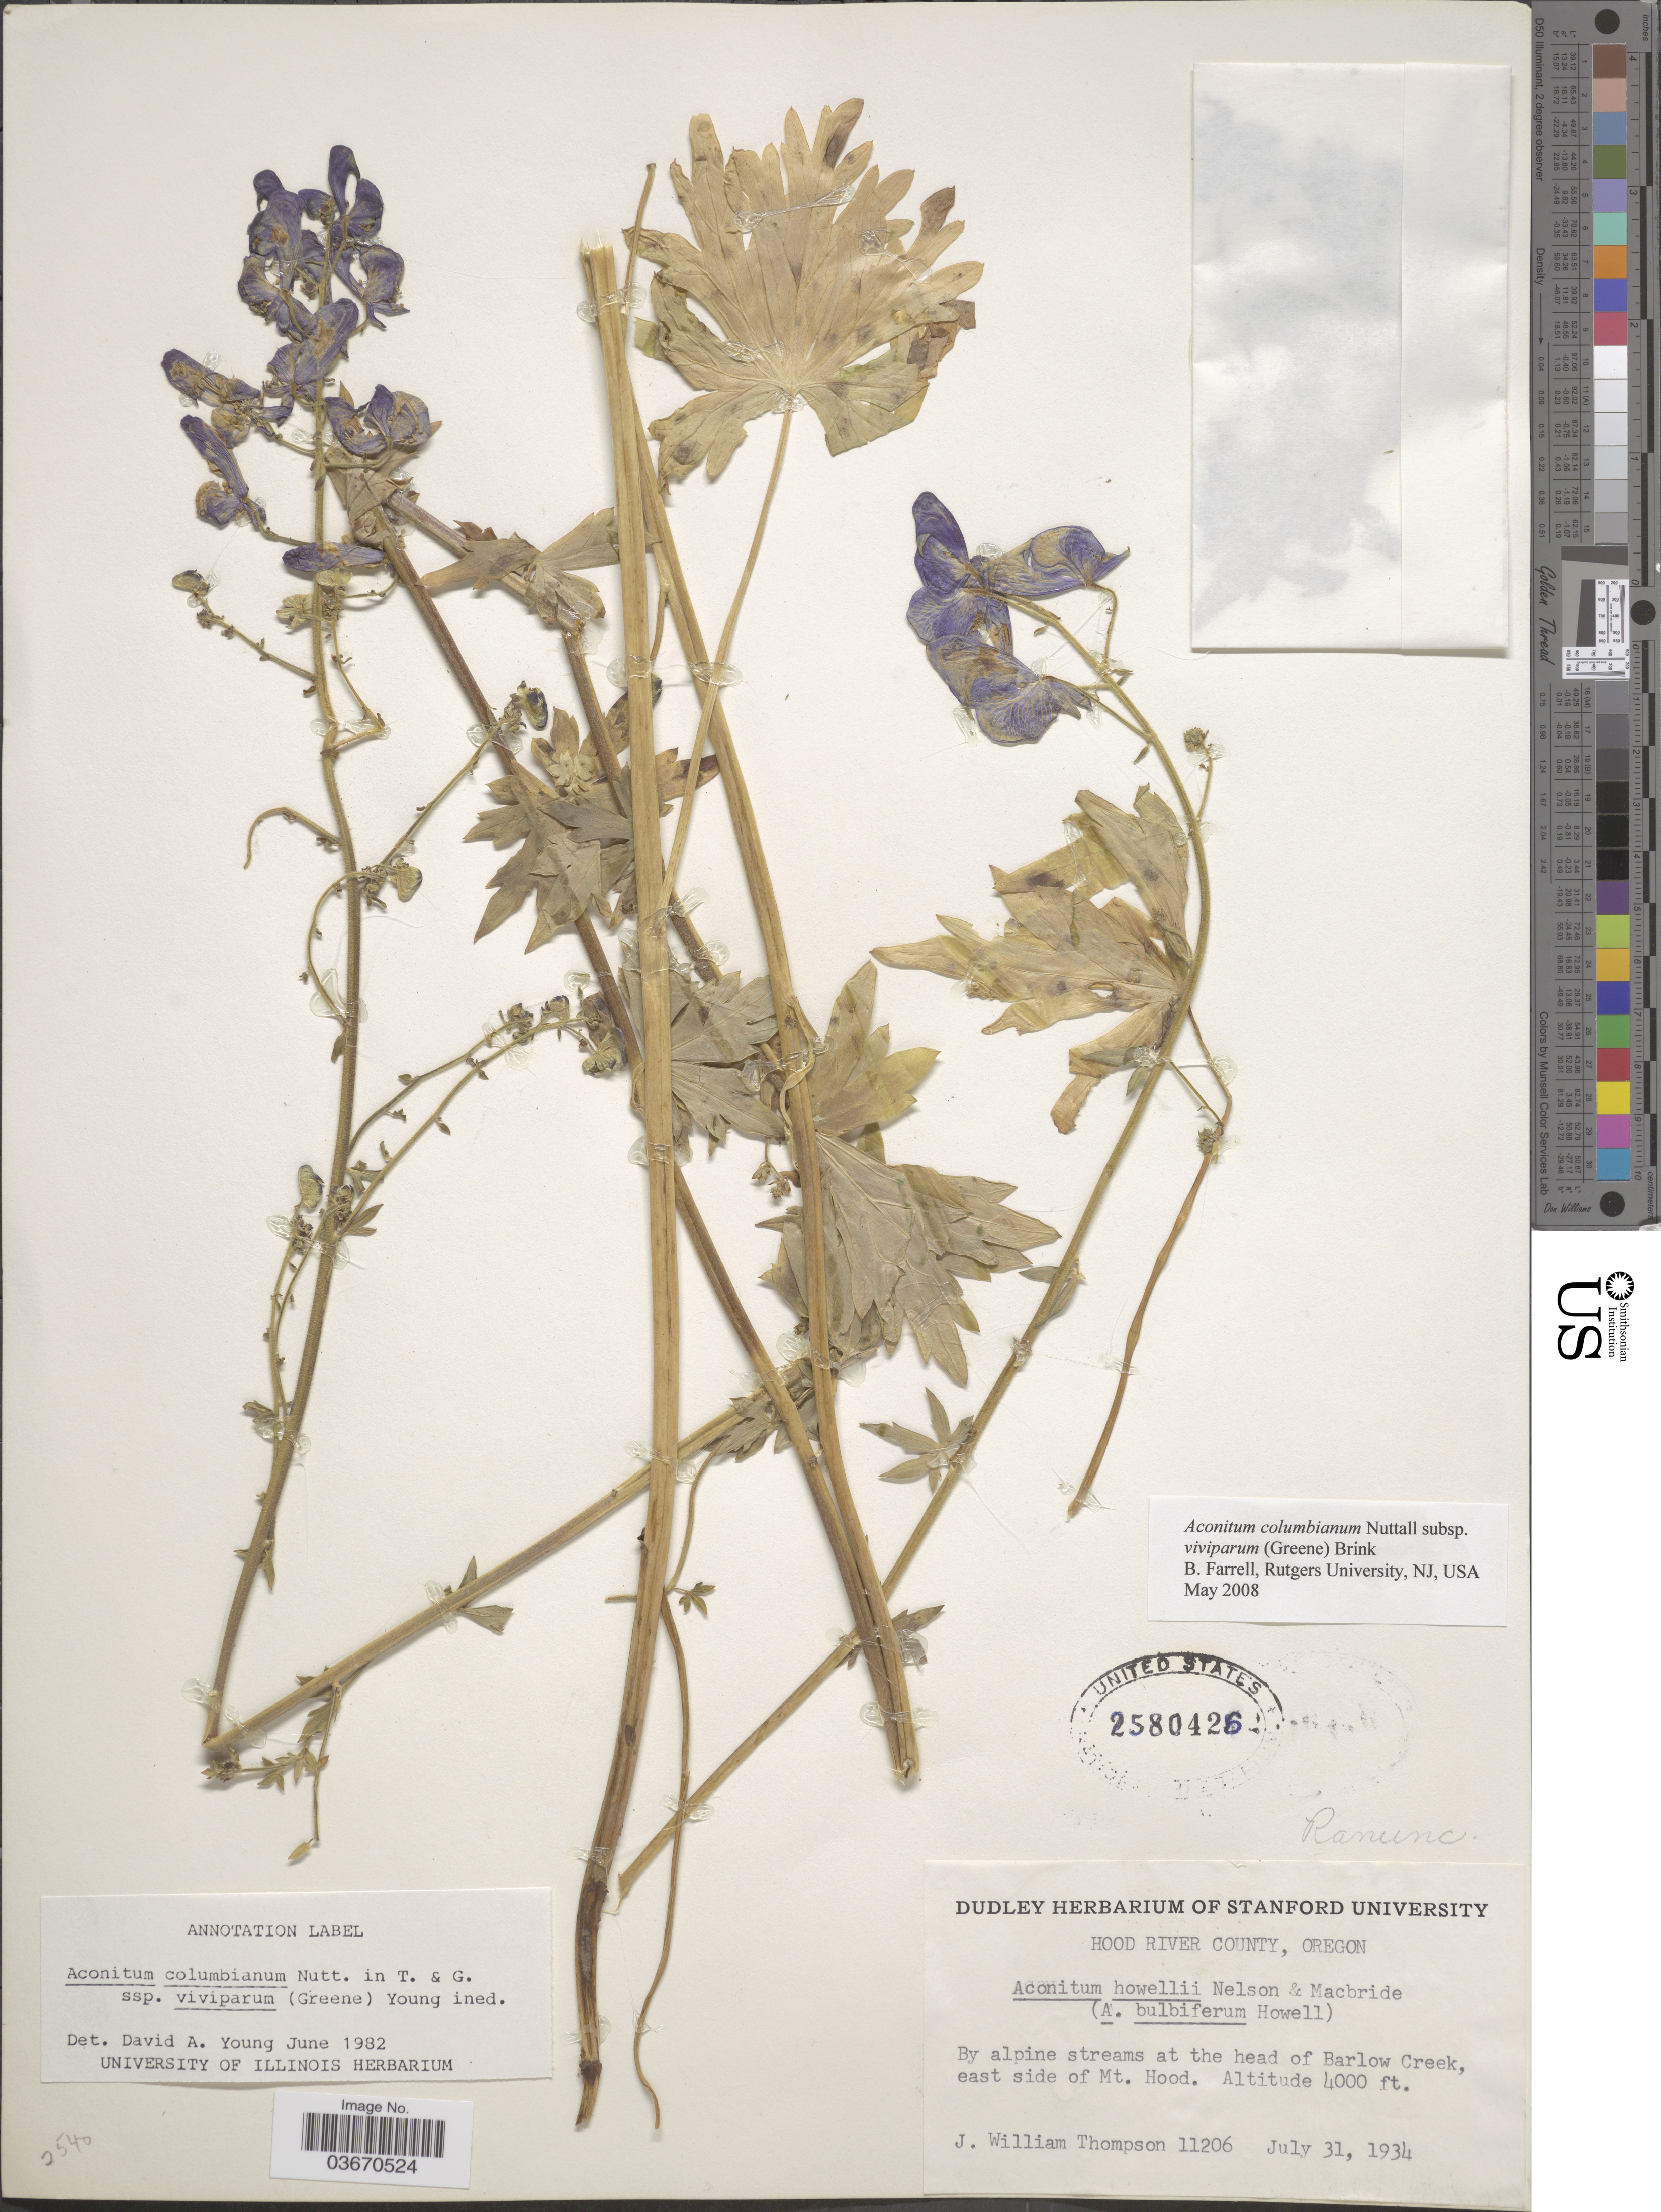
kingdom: Plantae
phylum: Tracheophyta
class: Magnoliopsida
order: Ranunculales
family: Ranunculaceae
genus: Aconitum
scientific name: Aconitum columbianum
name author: Nutt.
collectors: J. W. Thompson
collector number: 11206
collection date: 1934-07-31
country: United States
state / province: Oregon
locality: Hood River County. By alpine streams at the head of Barlow Creek, east side of Mt. Hood.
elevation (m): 1219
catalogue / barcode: US 2580426